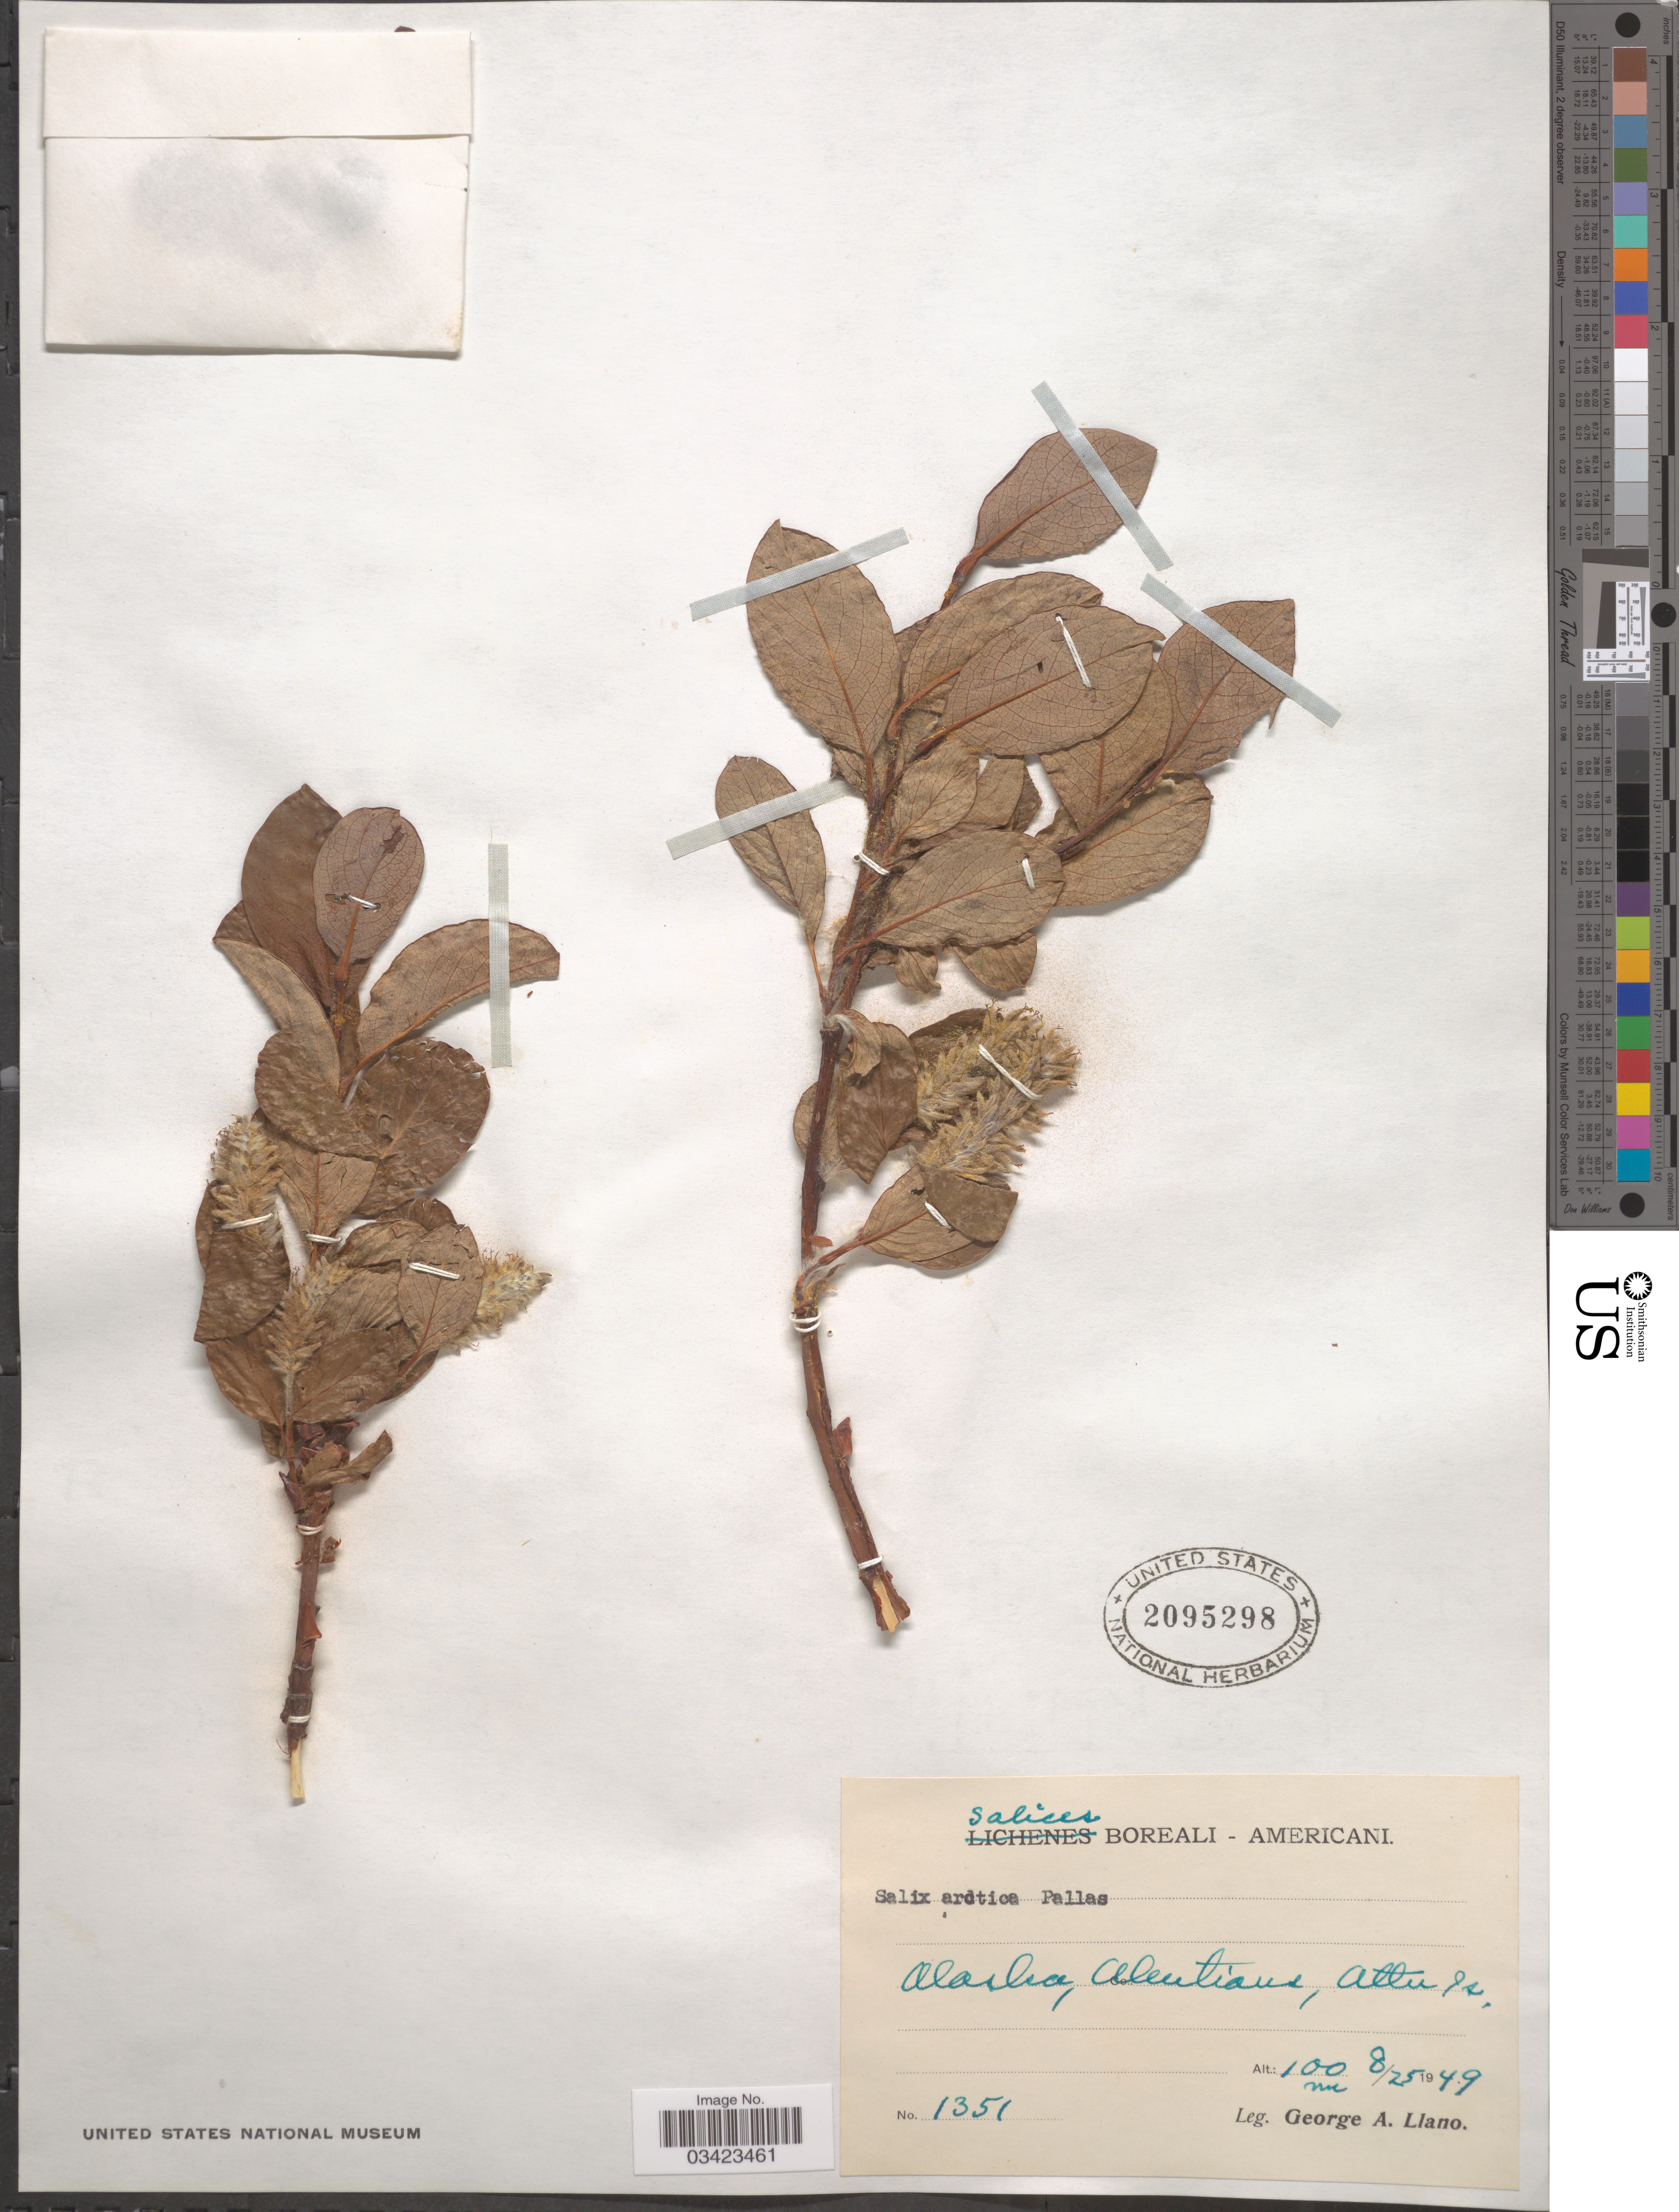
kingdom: Plantae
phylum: Tracheophyta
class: Magnoliopsida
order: Malpighiales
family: Salicaceae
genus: Salix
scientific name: Salix arctica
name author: Pall.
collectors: G. Llano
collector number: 1351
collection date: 1949-08-25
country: United States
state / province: Alaska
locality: Aleutians, Attu Is.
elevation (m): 100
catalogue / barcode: US 2095298